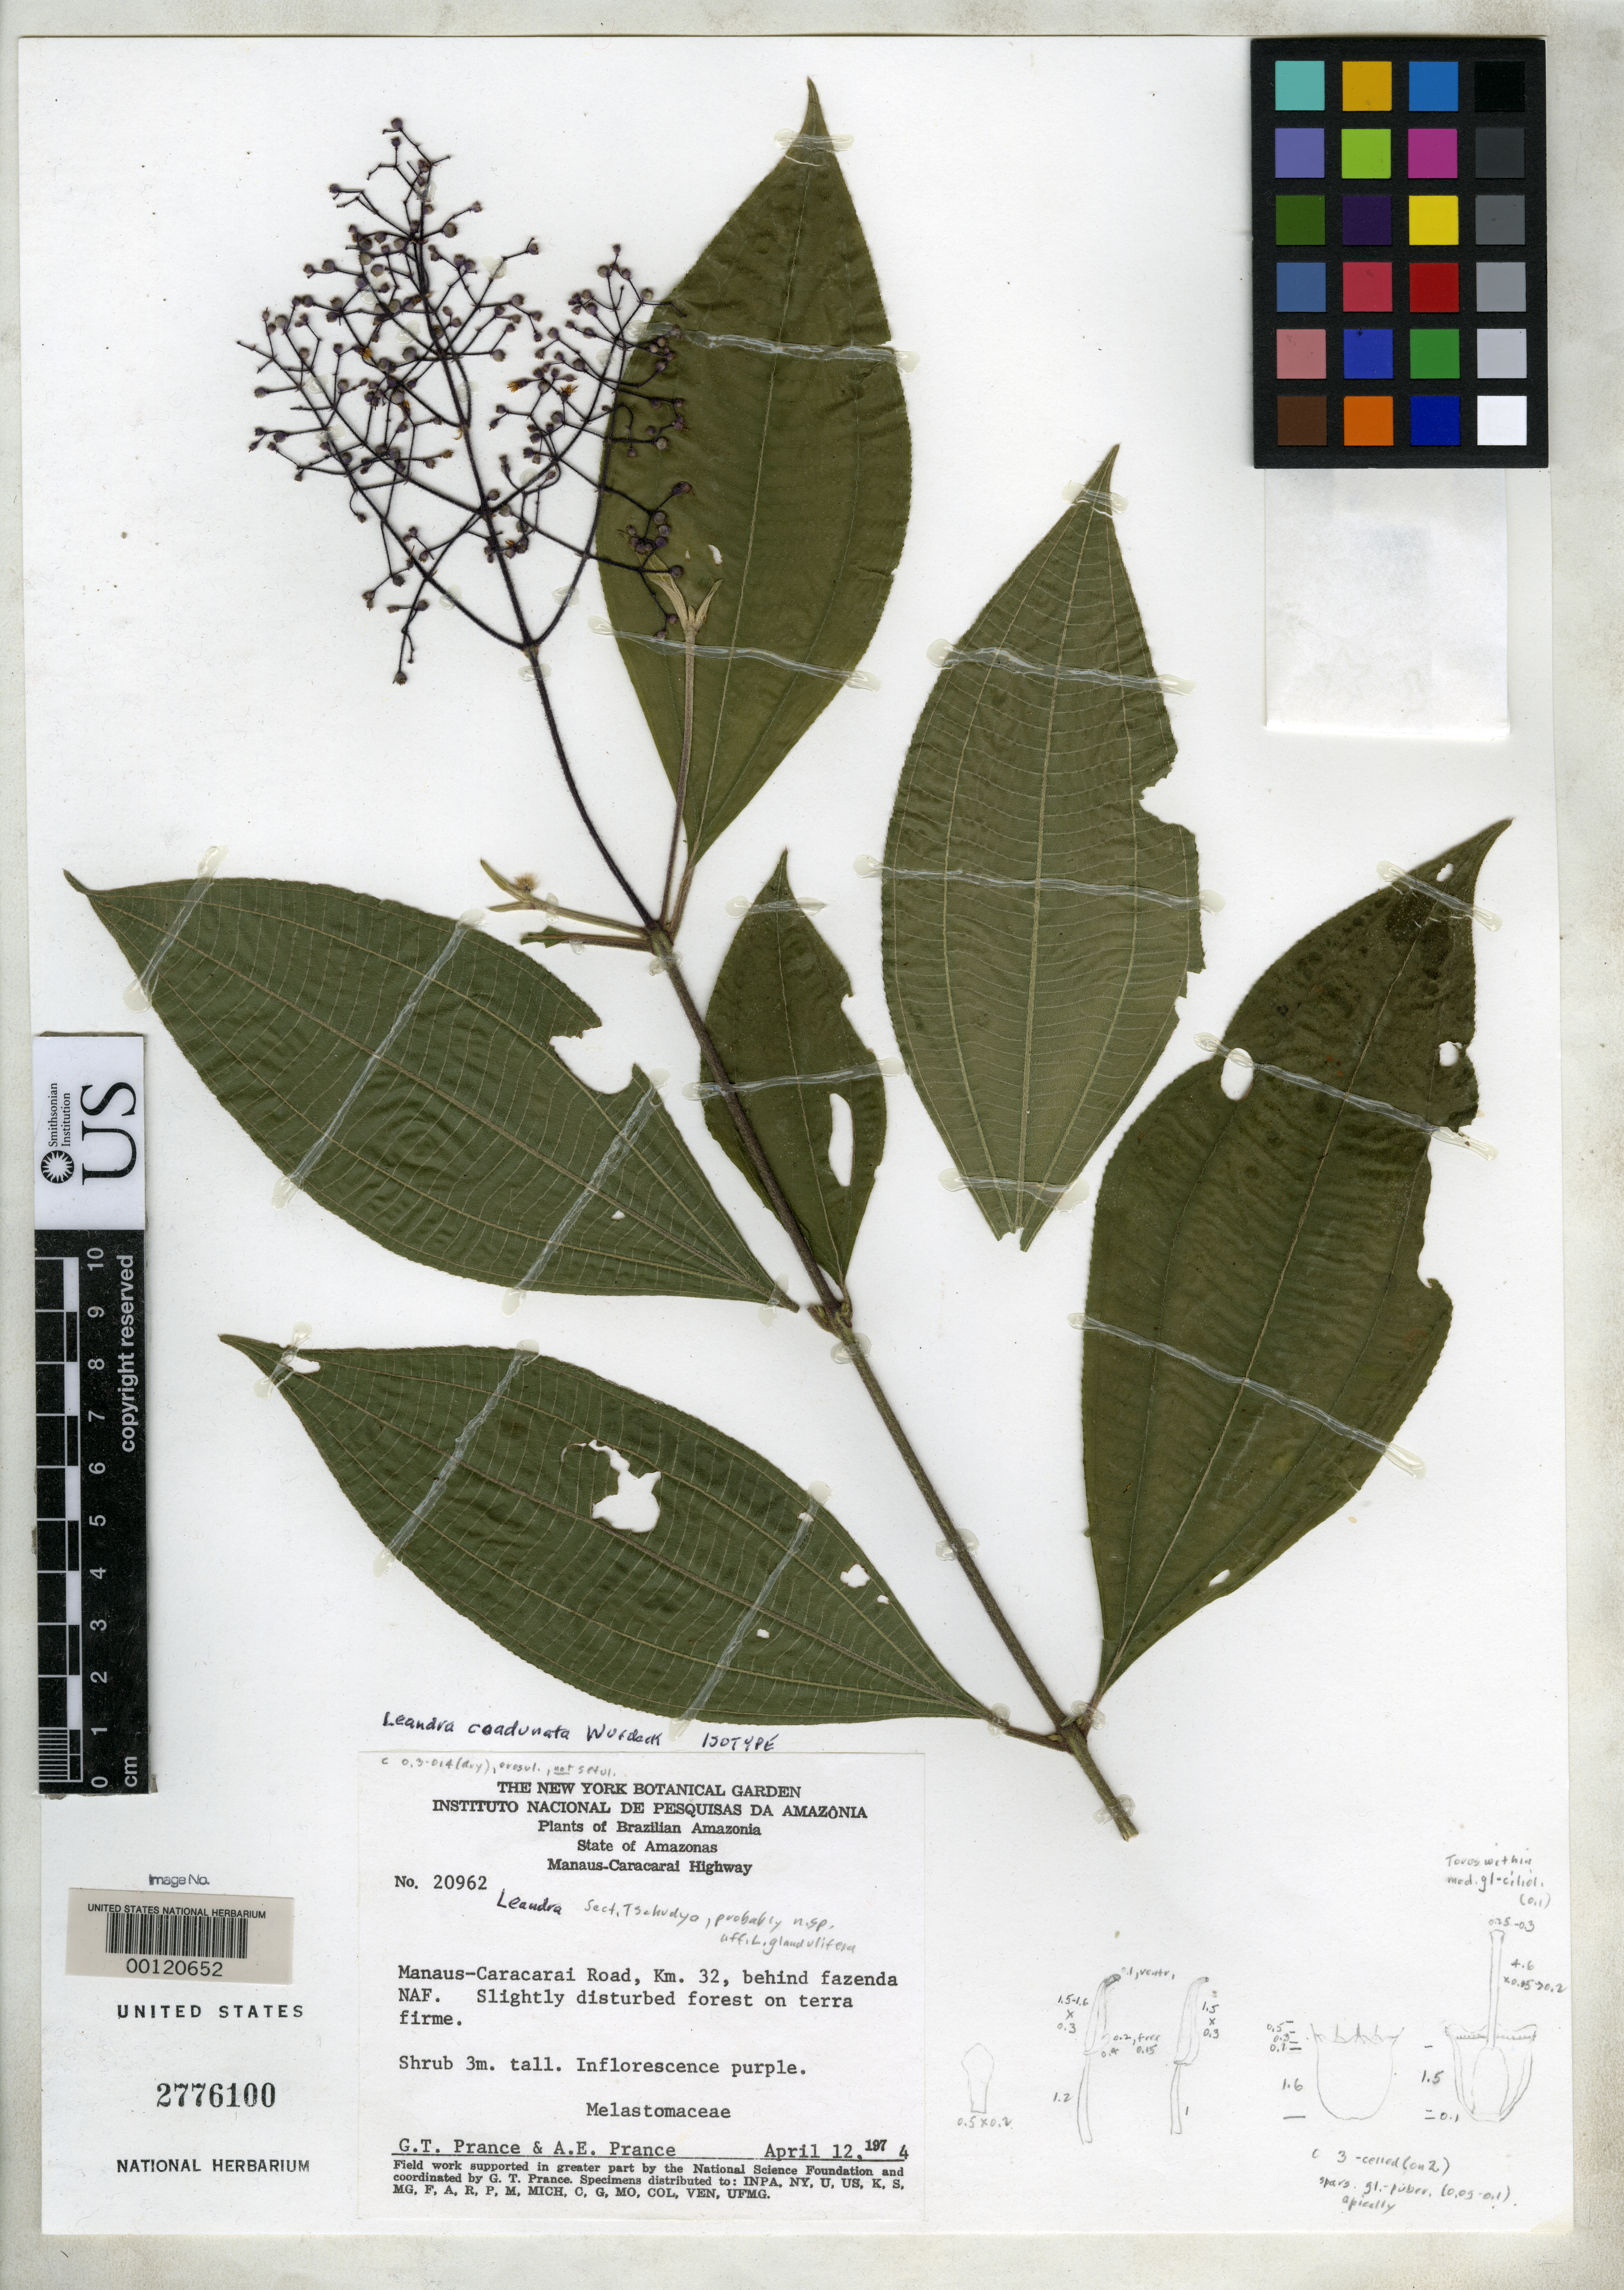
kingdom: Plantae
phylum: Tracheophyta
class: Magnoliopsida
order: Myrtales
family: Melastomataceae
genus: Leandra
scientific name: Leandra coadunata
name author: Wurdack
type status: Isotype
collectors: G. T. Prance & A. E. Prance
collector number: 20962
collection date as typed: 12 Apr 1974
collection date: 1974-04-12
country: Brazil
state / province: Amazonas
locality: Manaus-Caracarai Road, km 32, behind Fazenda Naf.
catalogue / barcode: US 2776100